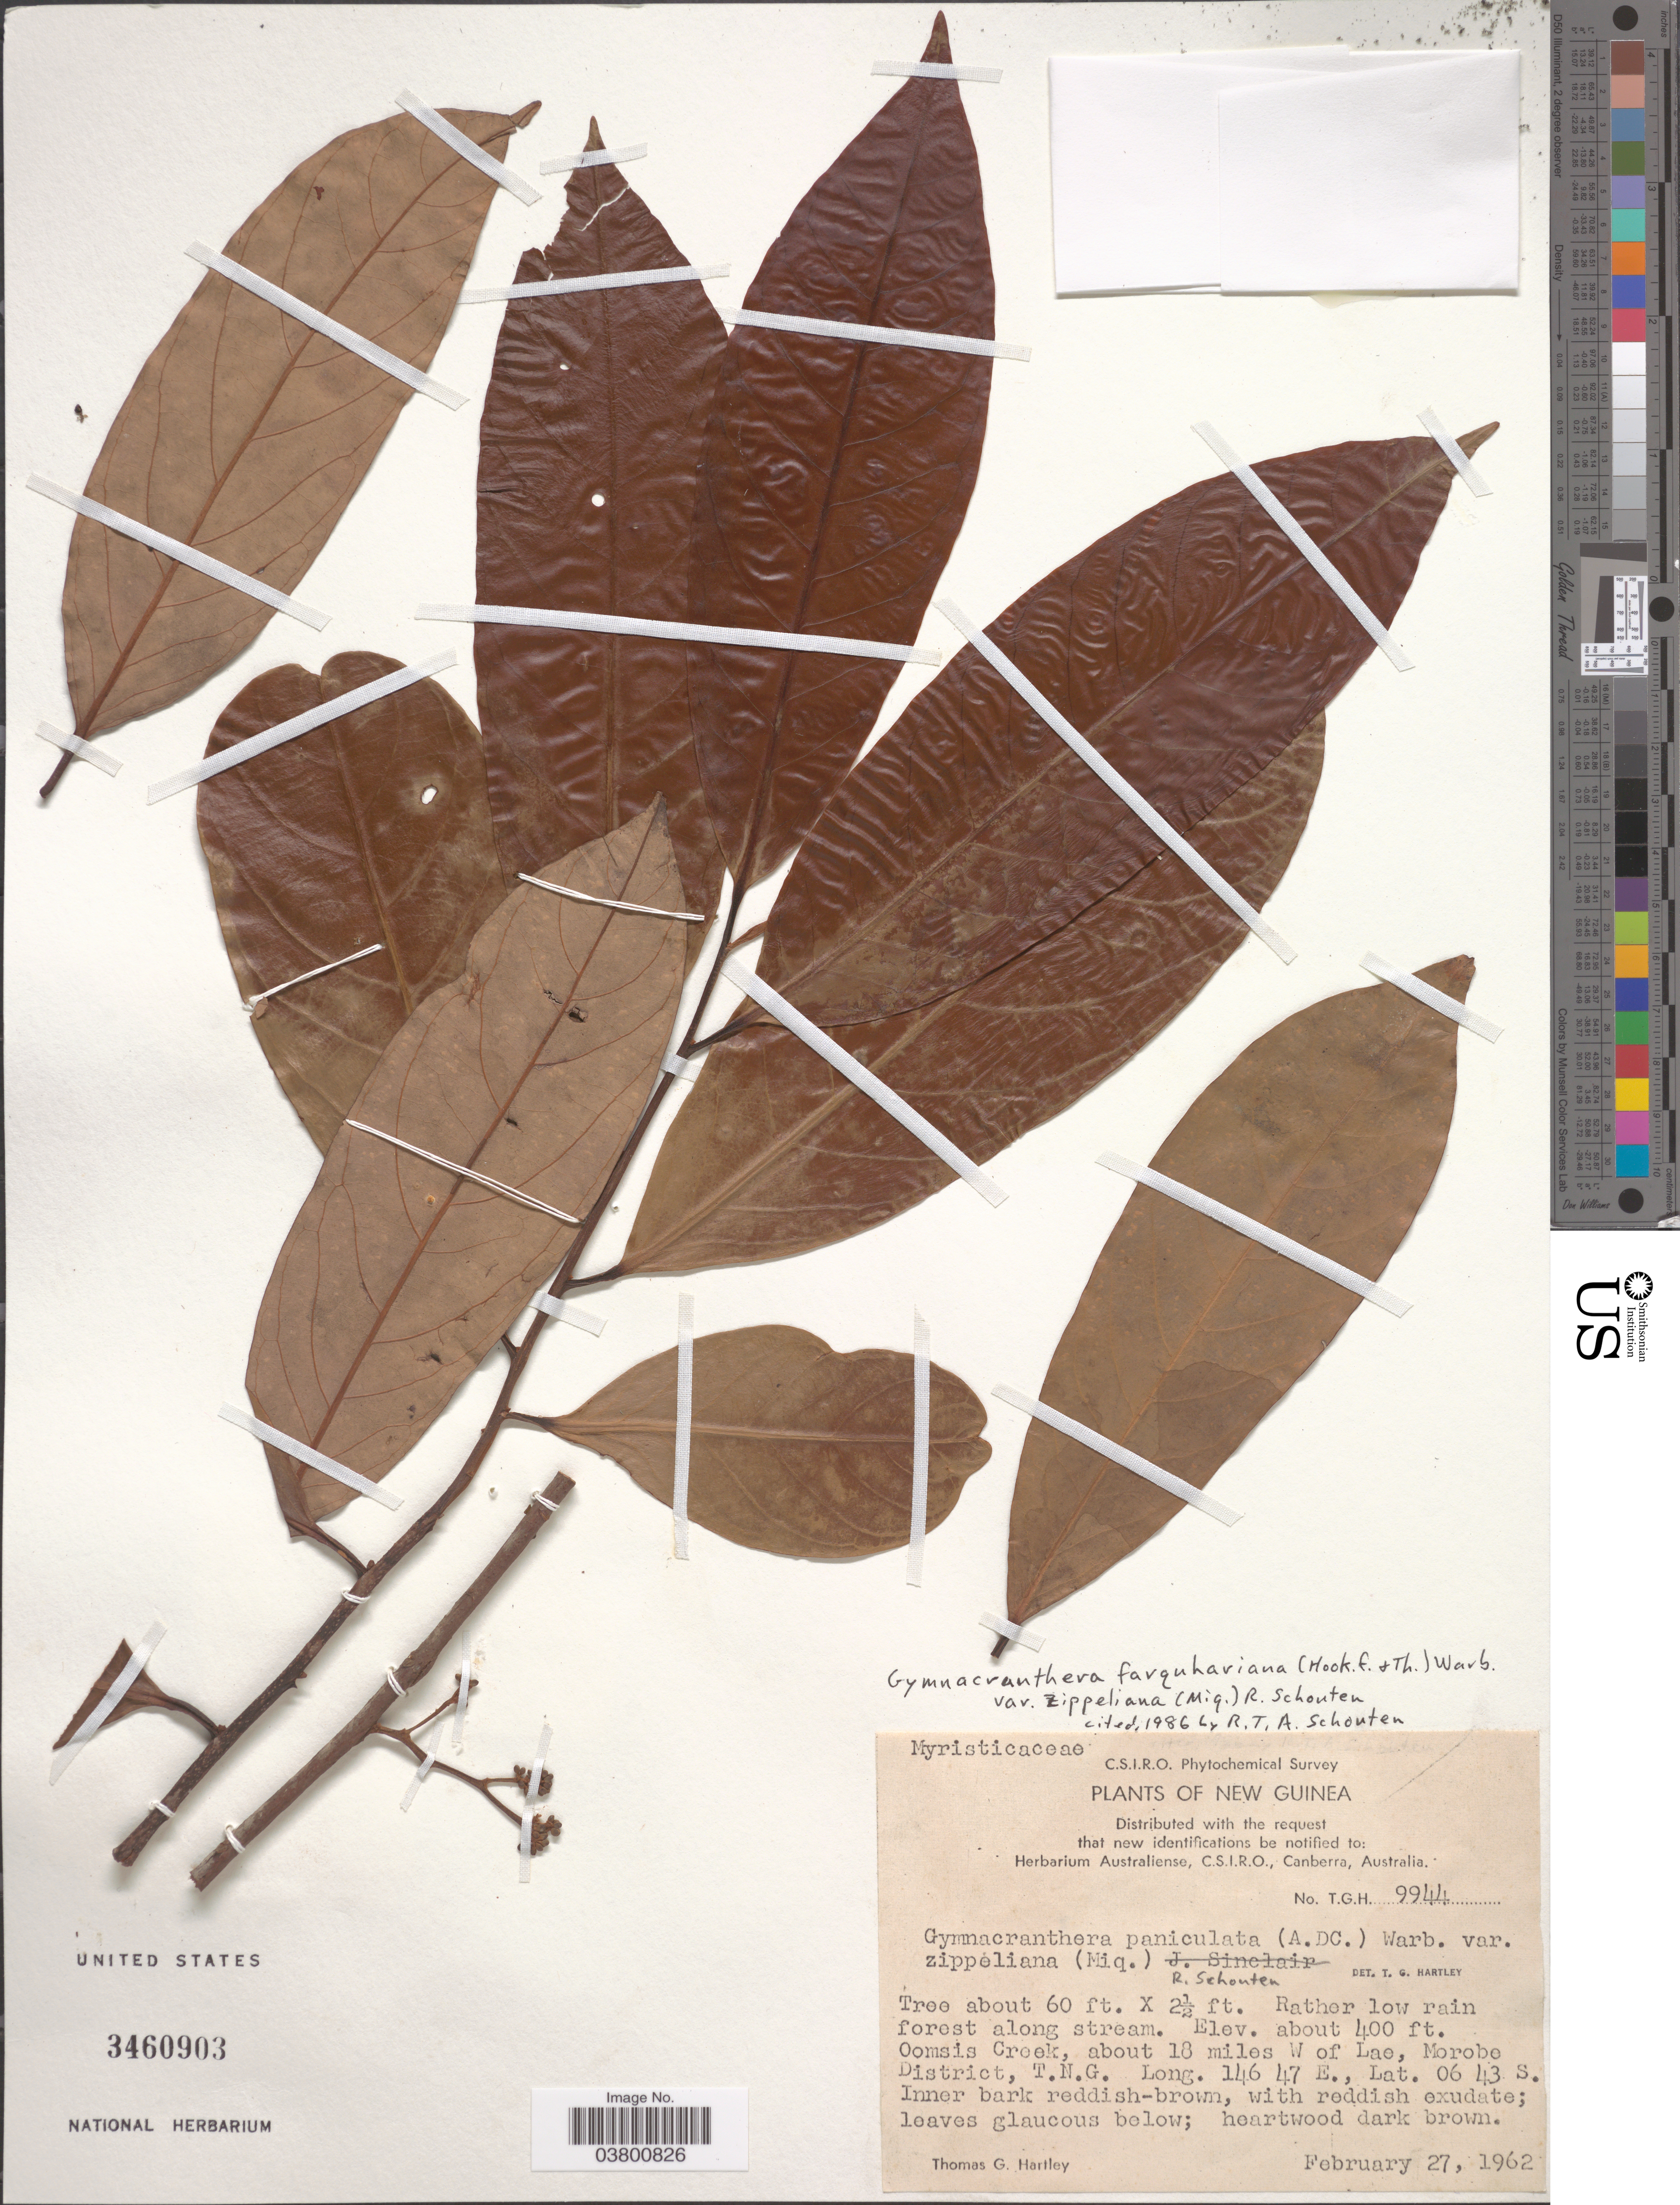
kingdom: Plantae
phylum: Tracheophyta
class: Magnoliopsida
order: Magnoliales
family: Myristicaceae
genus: Gymnacranthera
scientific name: Gymnacranthera farquhariana var. zippeliana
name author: (Miq.) R.T.A. Schouten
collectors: T. G. Hartley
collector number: TGH 9944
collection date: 1962-02-27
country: Papua New Guinea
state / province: Morobe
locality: New Guinea. Oomsis Creek, about 18 miles W of Lae, Morobe District, T.N.G.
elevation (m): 122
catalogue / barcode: US 3460903